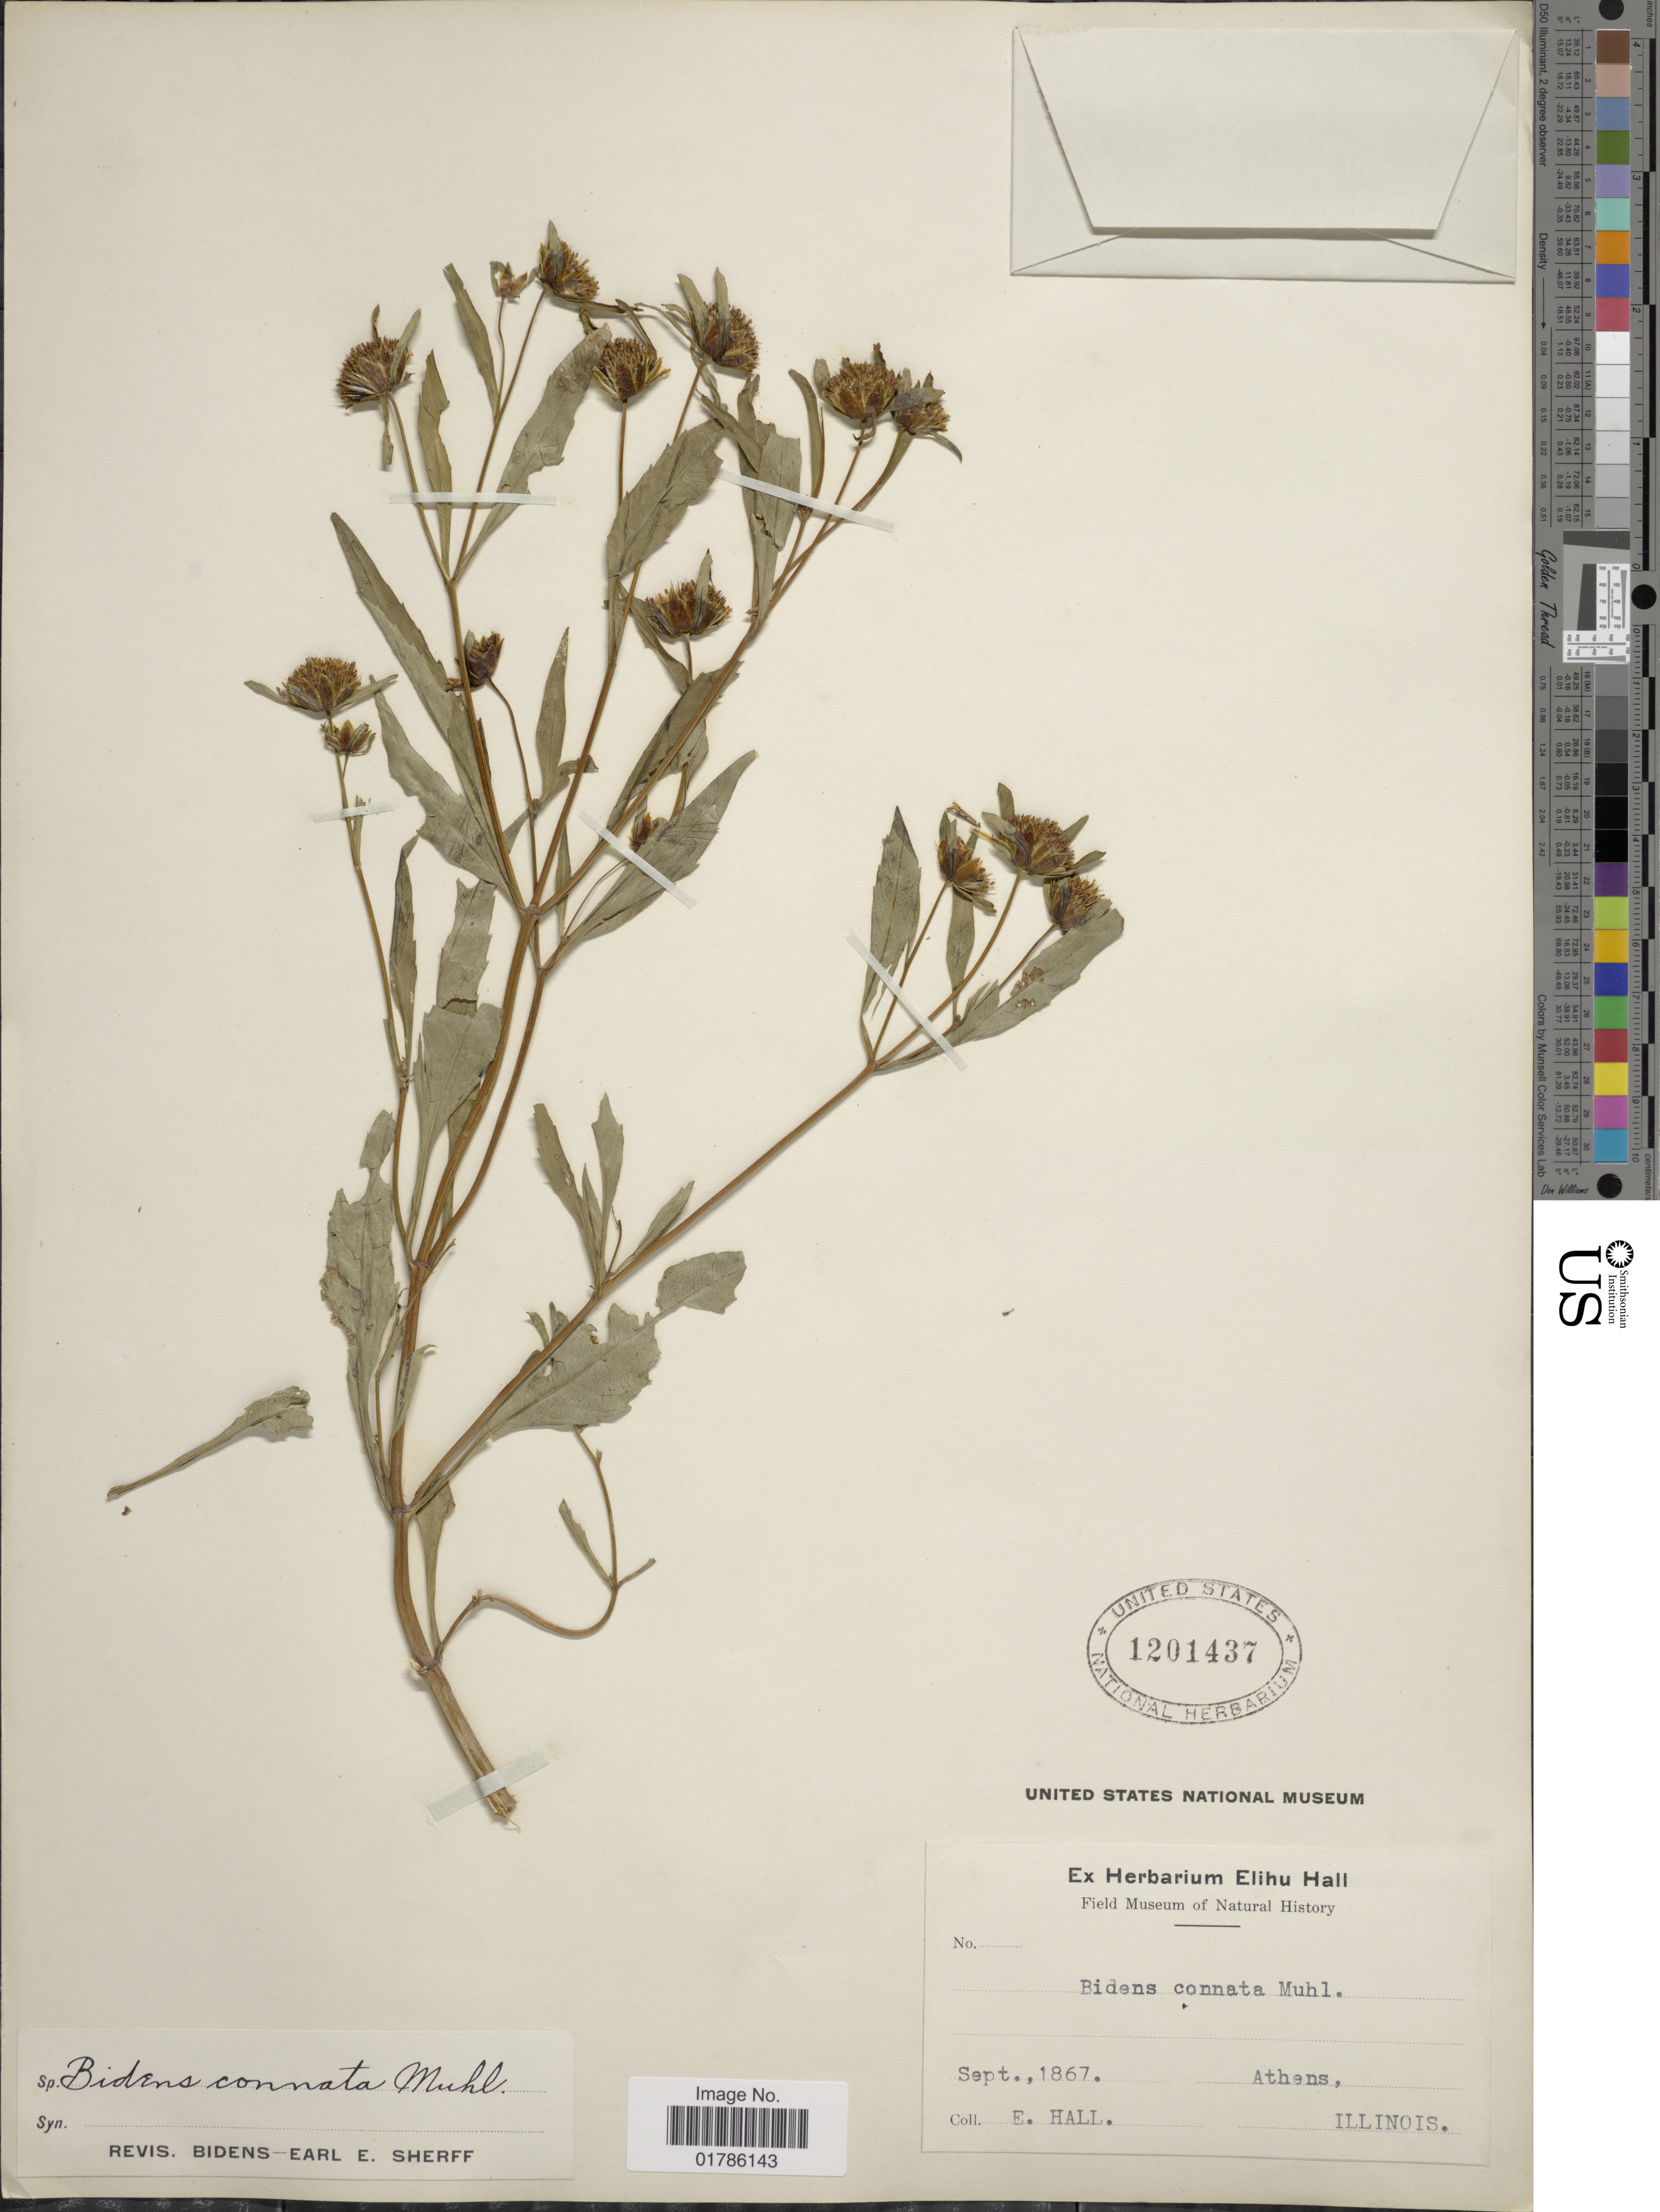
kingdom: Plantae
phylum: Tracheophyta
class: Magnoliopsida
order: Asterales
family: Asteraceae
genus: Bidens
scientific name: Bidens connata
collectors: E. Hall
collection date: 1867-09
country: United States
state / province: Illinois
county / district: Menard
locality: Athens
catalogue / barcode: US 1201437